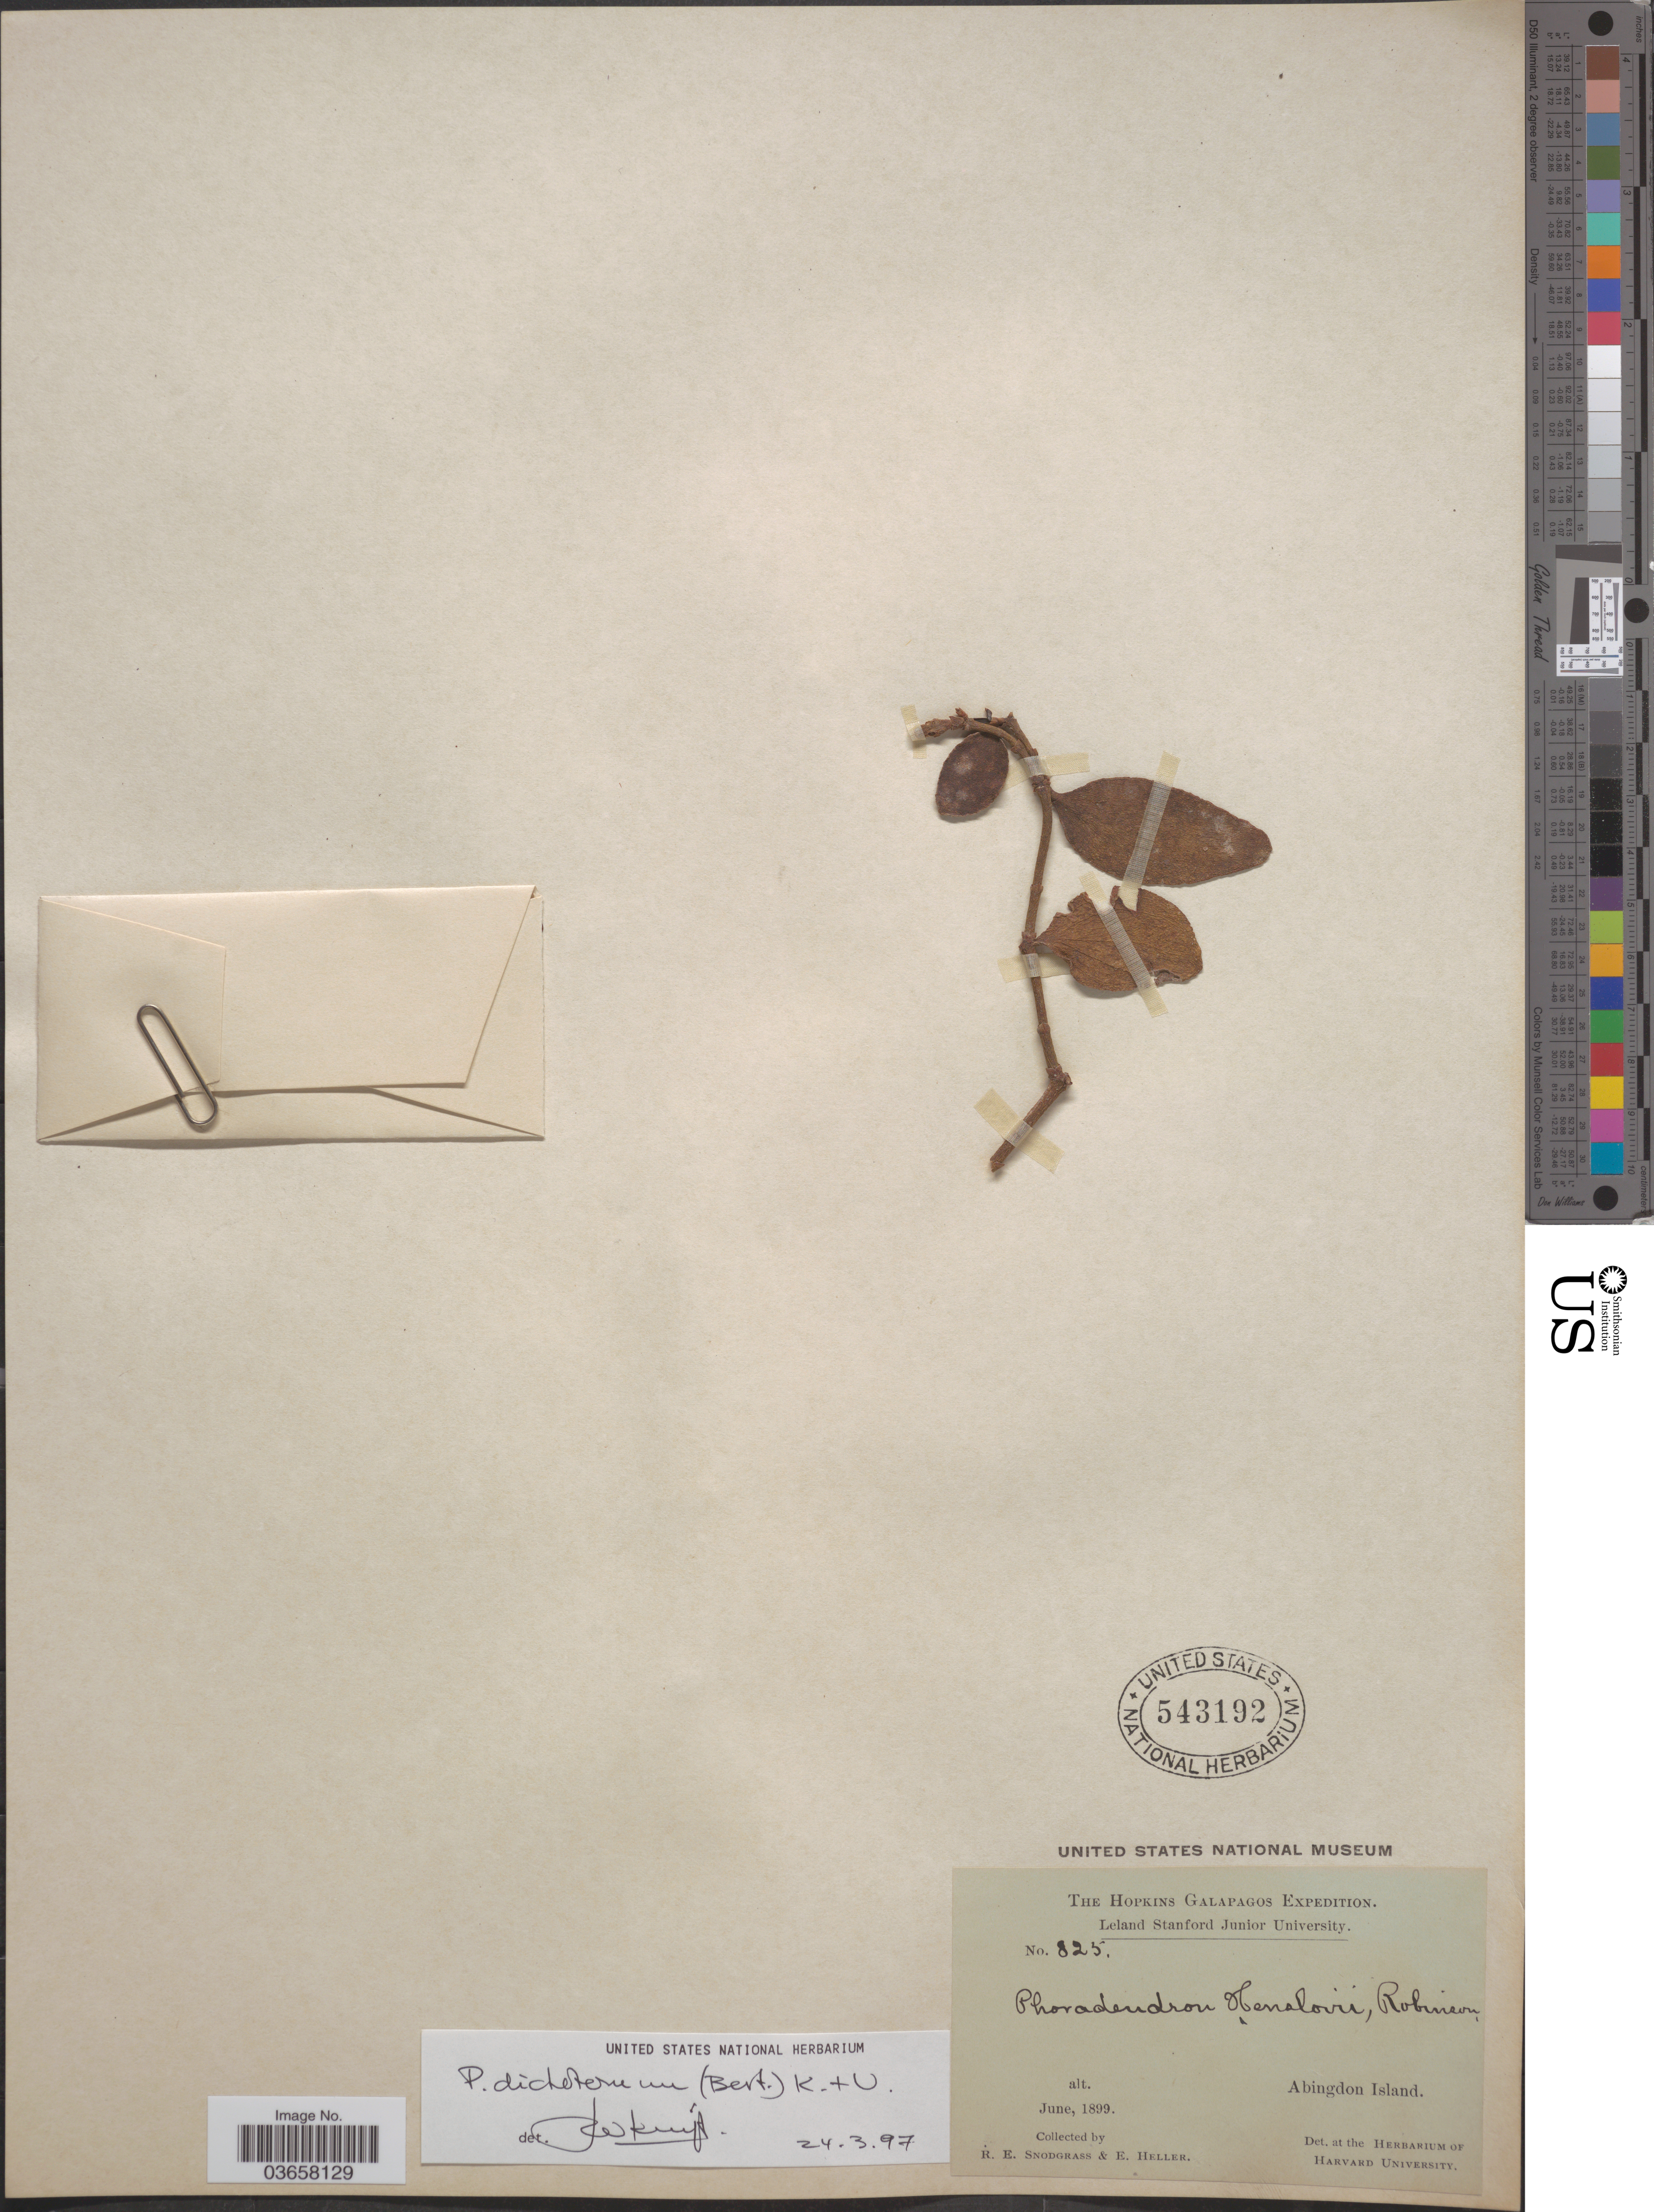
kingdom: Plantae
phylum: Tracheophyta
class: Magnoliopsida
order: Santalales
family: Viscaceae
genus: Phoradendron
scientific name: Phoradendron dichotomum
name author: (D. Don) Ettingsh.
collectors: R. E. Snodgrass & E. Heller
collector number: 825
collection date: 1899-06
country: Ecuador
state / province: Colón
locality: Galapagos. Abingdon Island.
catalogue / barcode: US 543192